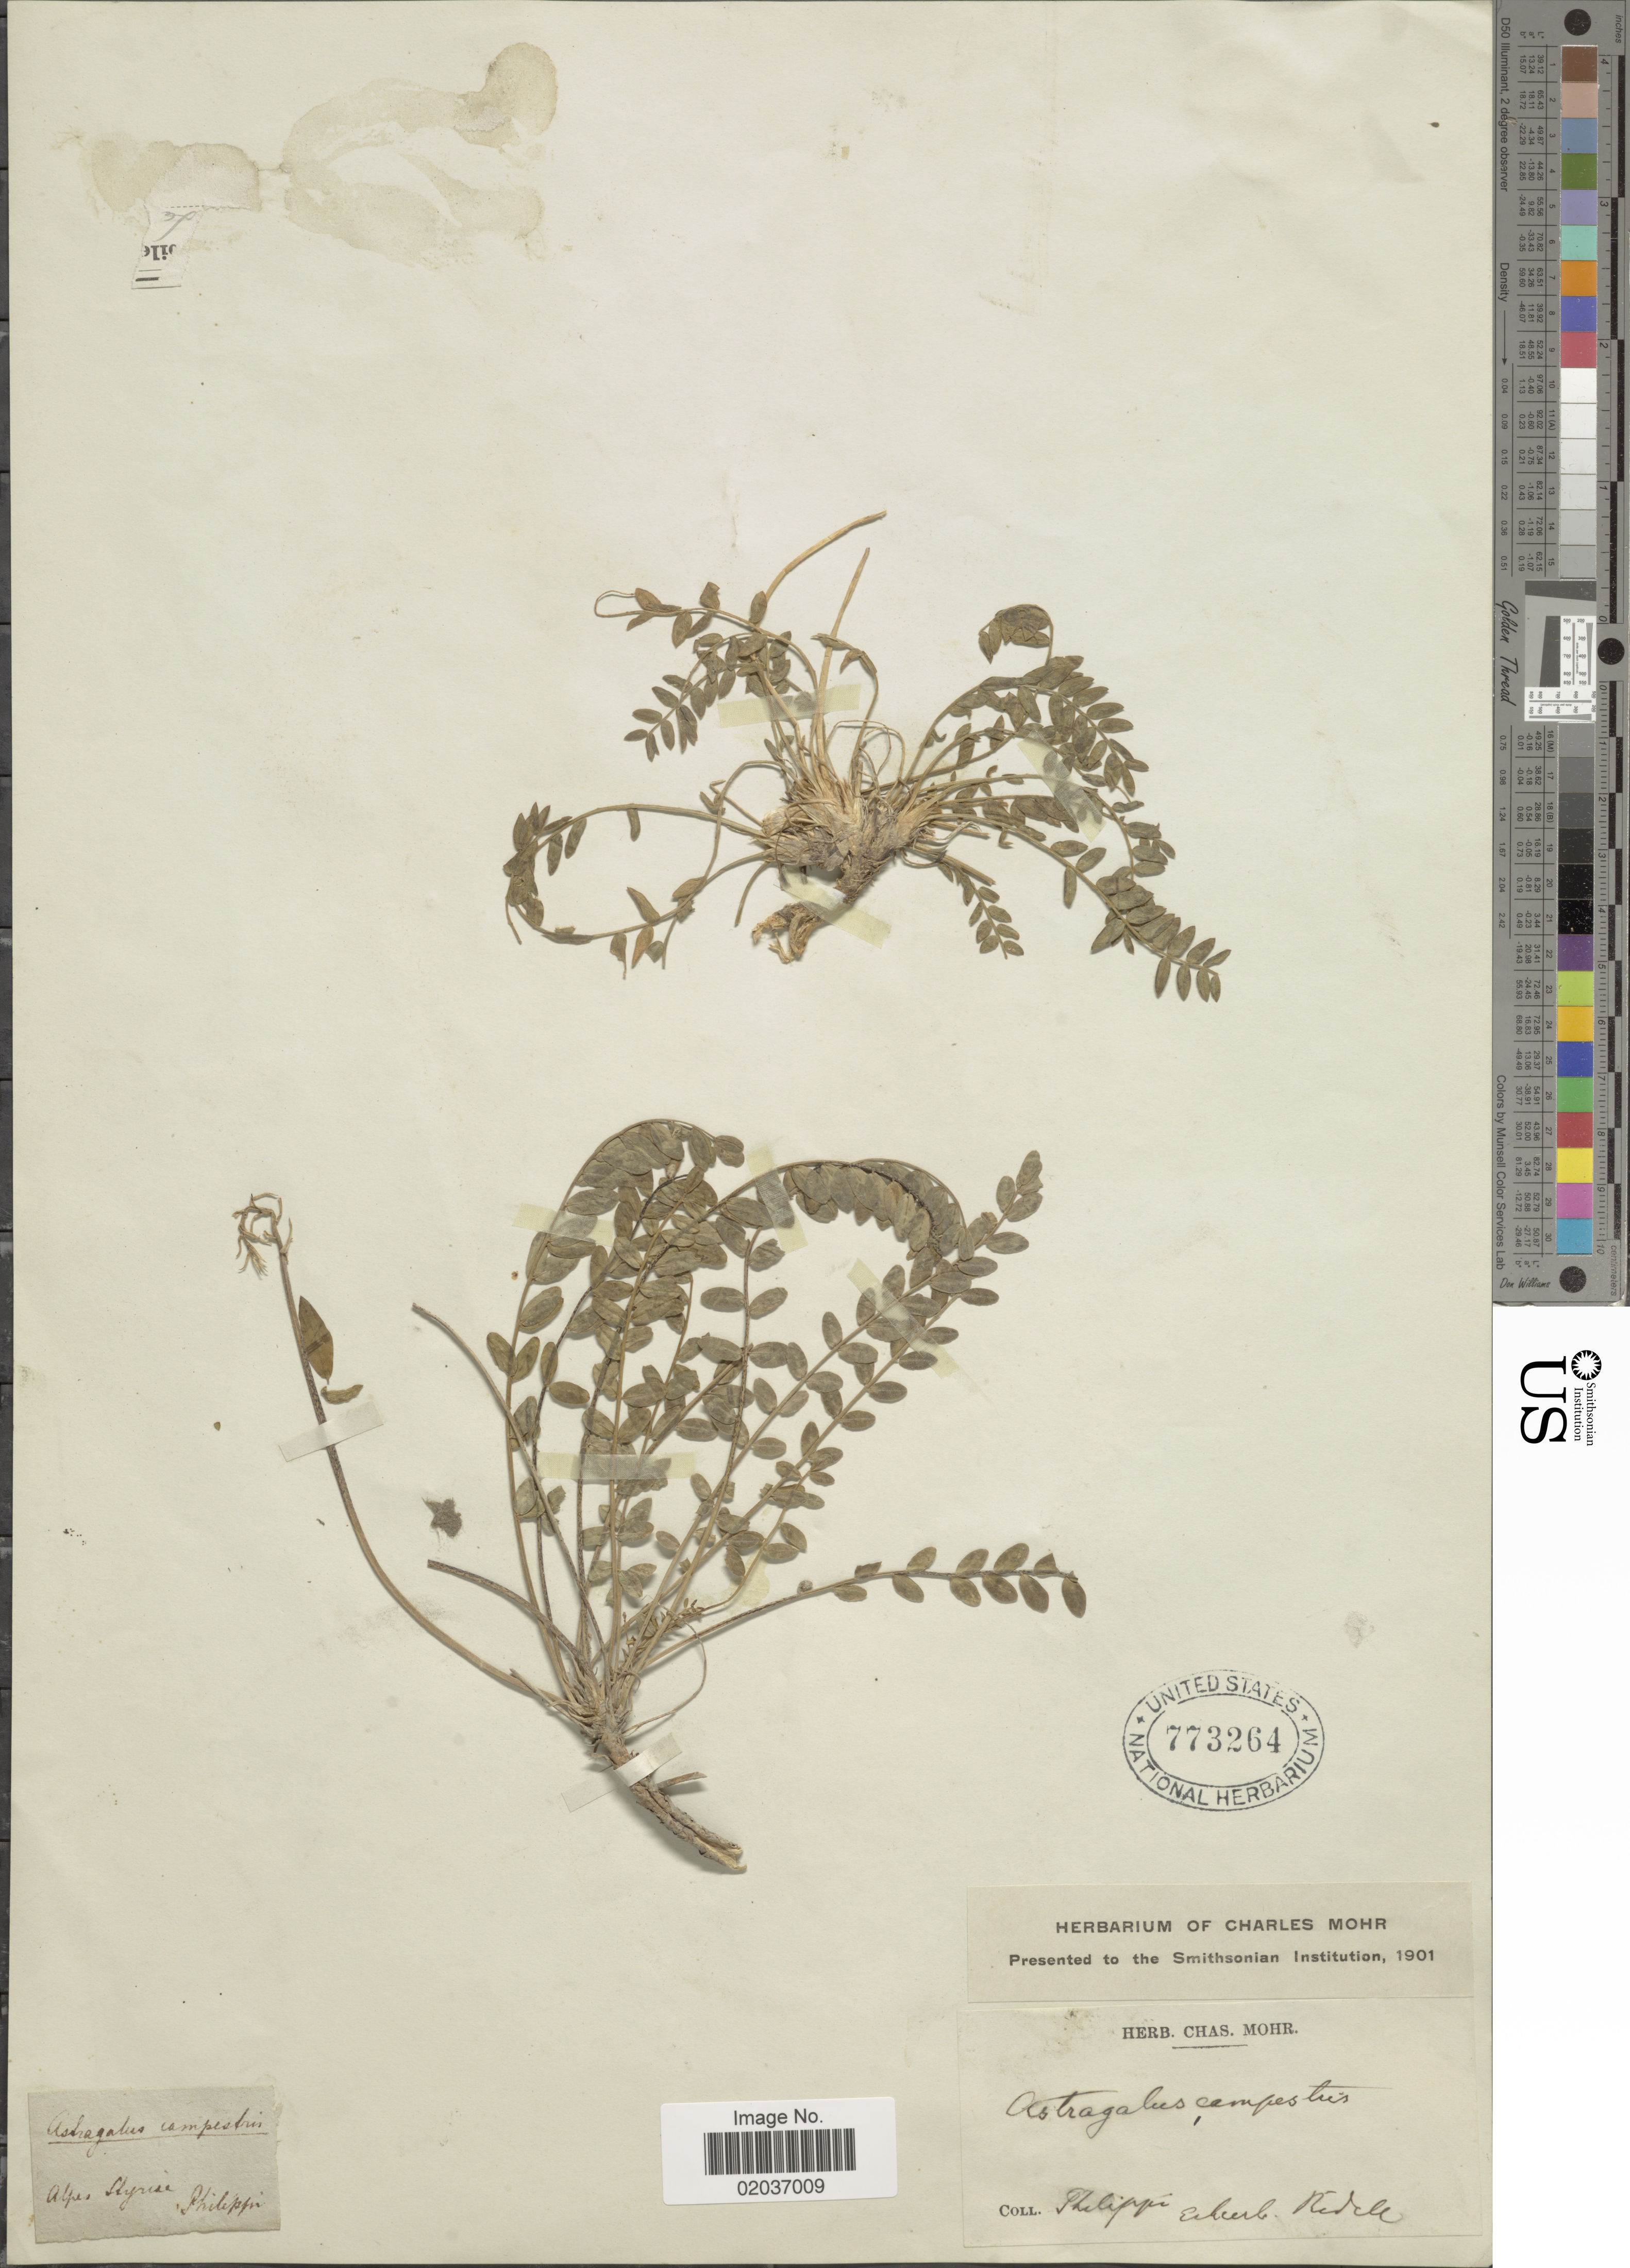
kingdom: Plantae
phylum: Tracheophyta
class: Magnoliopsida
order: Fabales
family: Fabaceae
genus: Astragalus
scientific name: Astragalus campestris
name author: L.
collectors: -. Philippi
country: Austria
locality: Alpes Styriae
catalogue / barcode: US 773264